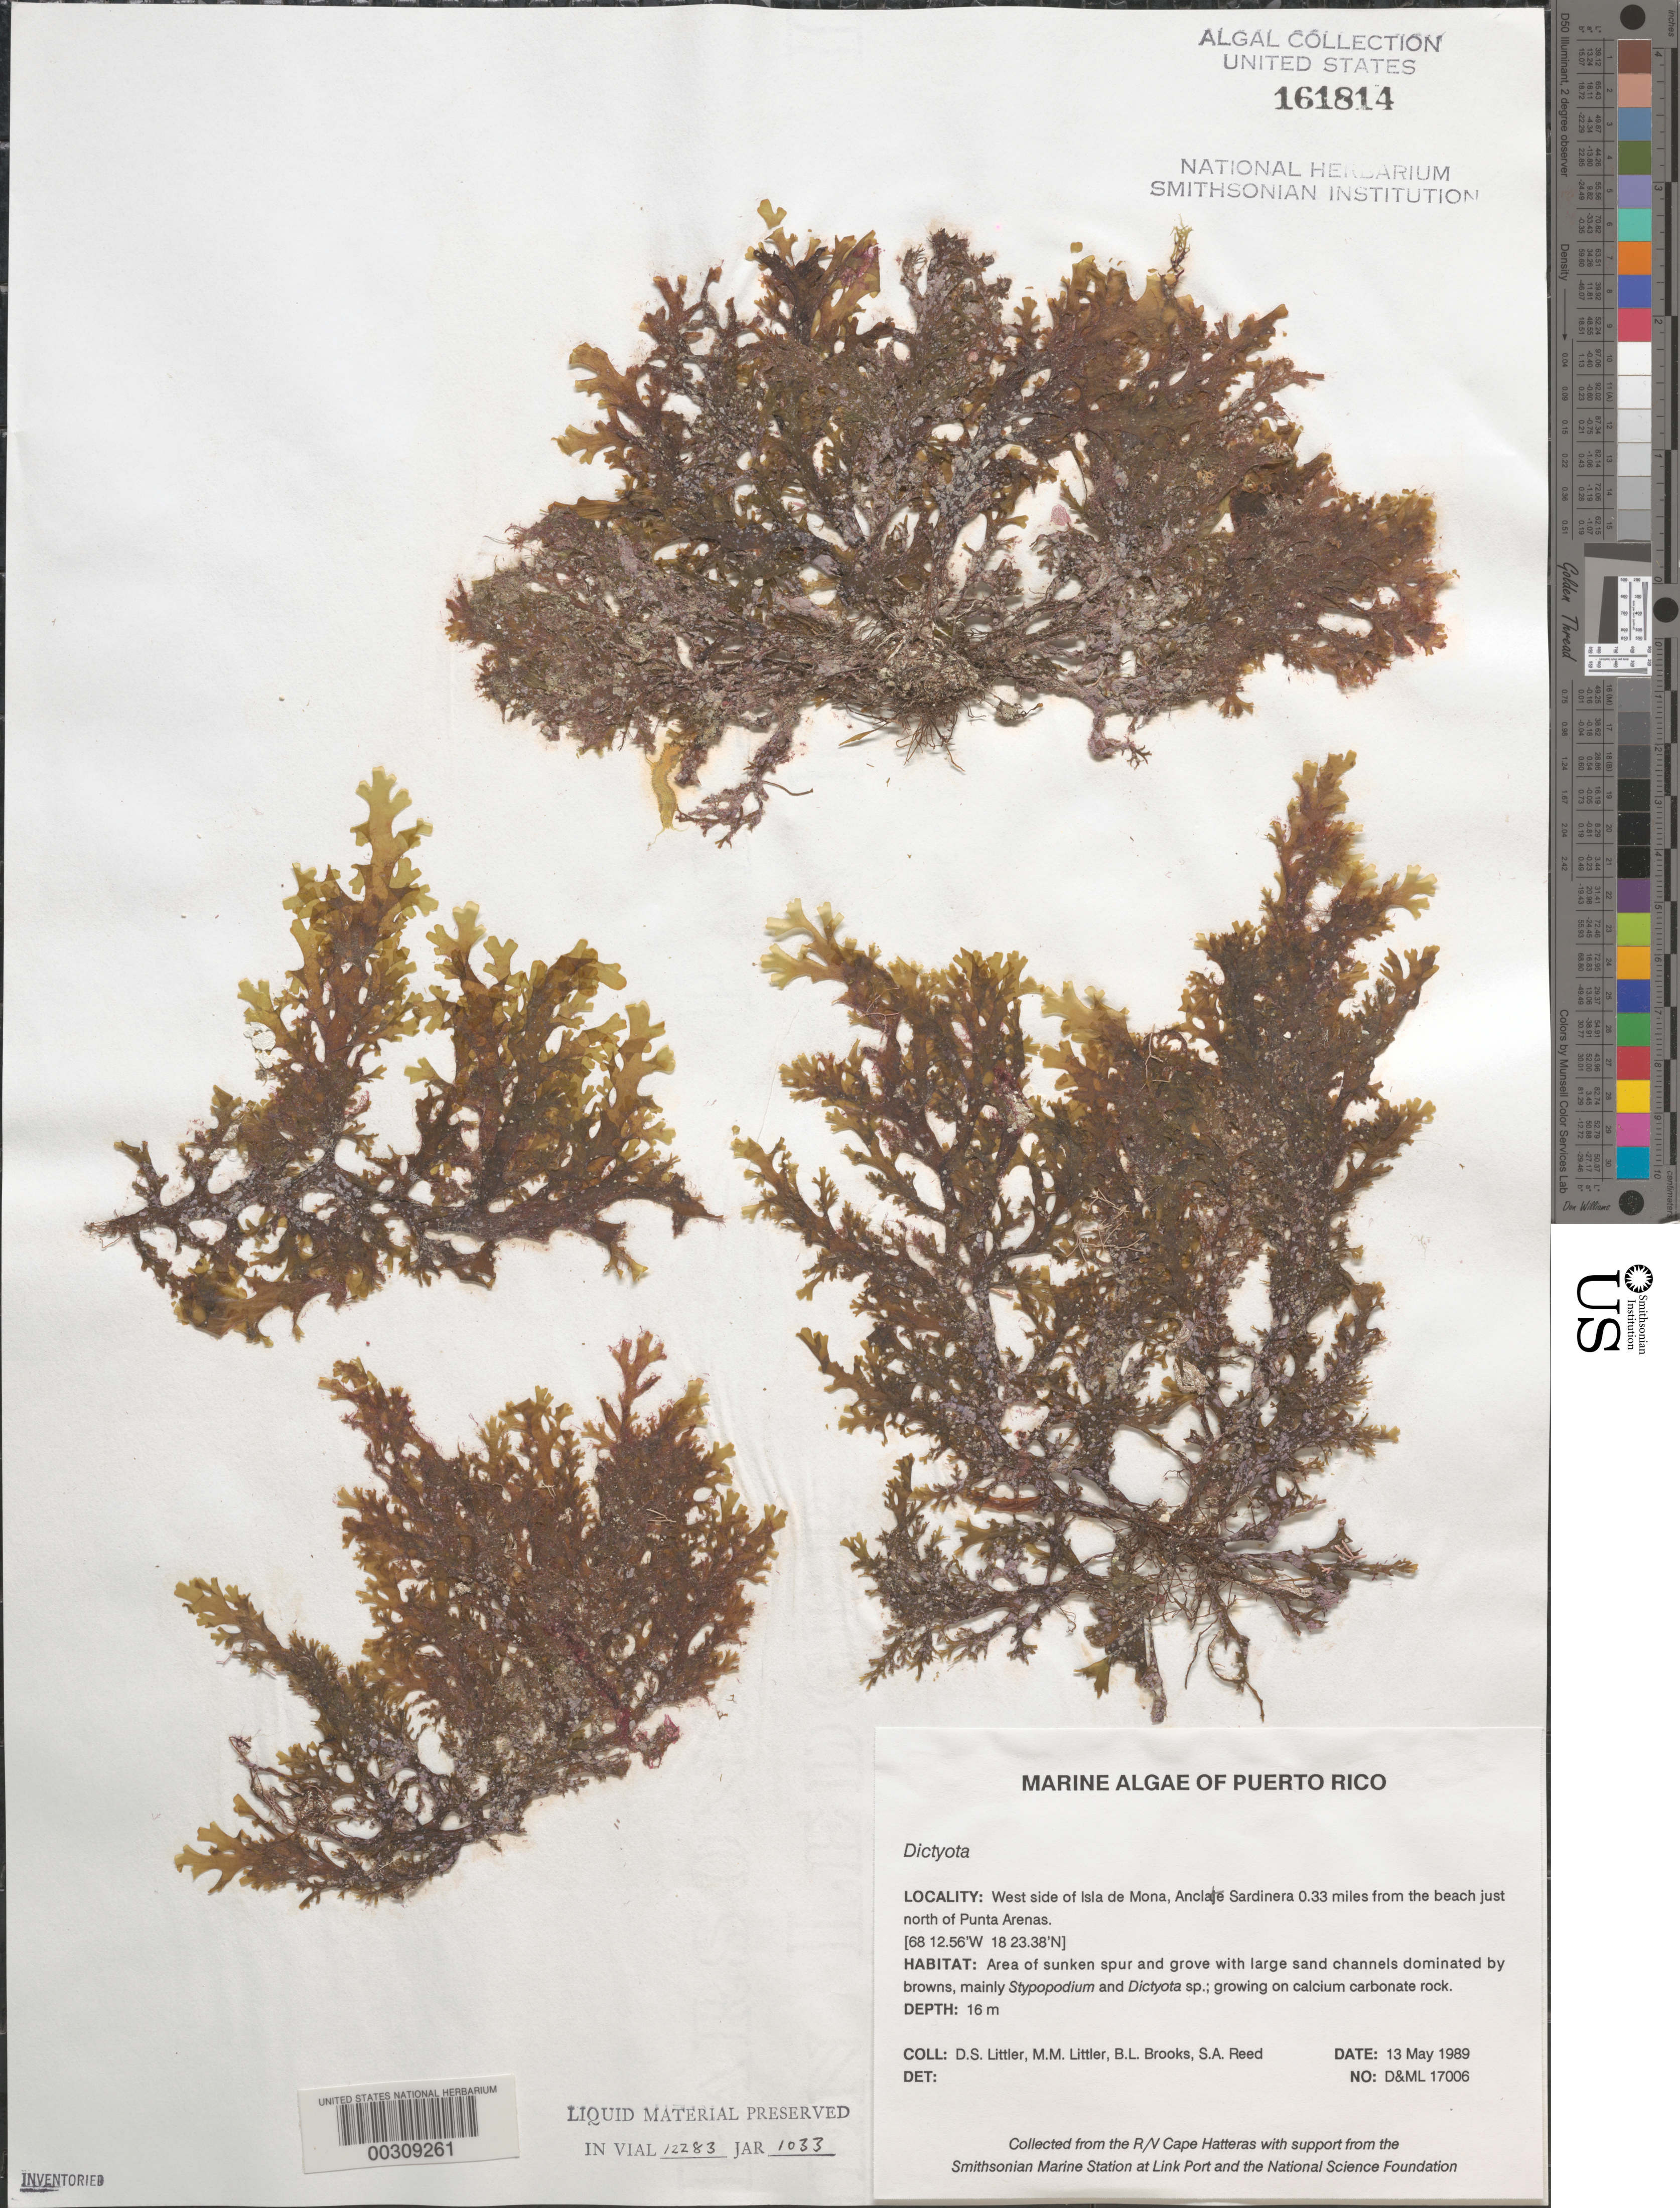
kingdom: Chromista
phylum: Ochrophyta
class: Phaeophyceae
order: Dictyotales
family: Dictyotaceae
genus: Dictyota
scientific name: Dictyota sp.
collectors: D. S. Littler, M. M. Littler, B. Brooks & S. Reed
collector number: D&ML 17006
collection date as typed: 13 May 1989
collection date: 1989-05-13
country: Puerto Rico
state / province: Mayaguez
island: Isla de Mona (Isla Mona)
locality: Anclate Sardinera 0.33 mile north of Punta Arenas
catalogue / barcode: US 161814